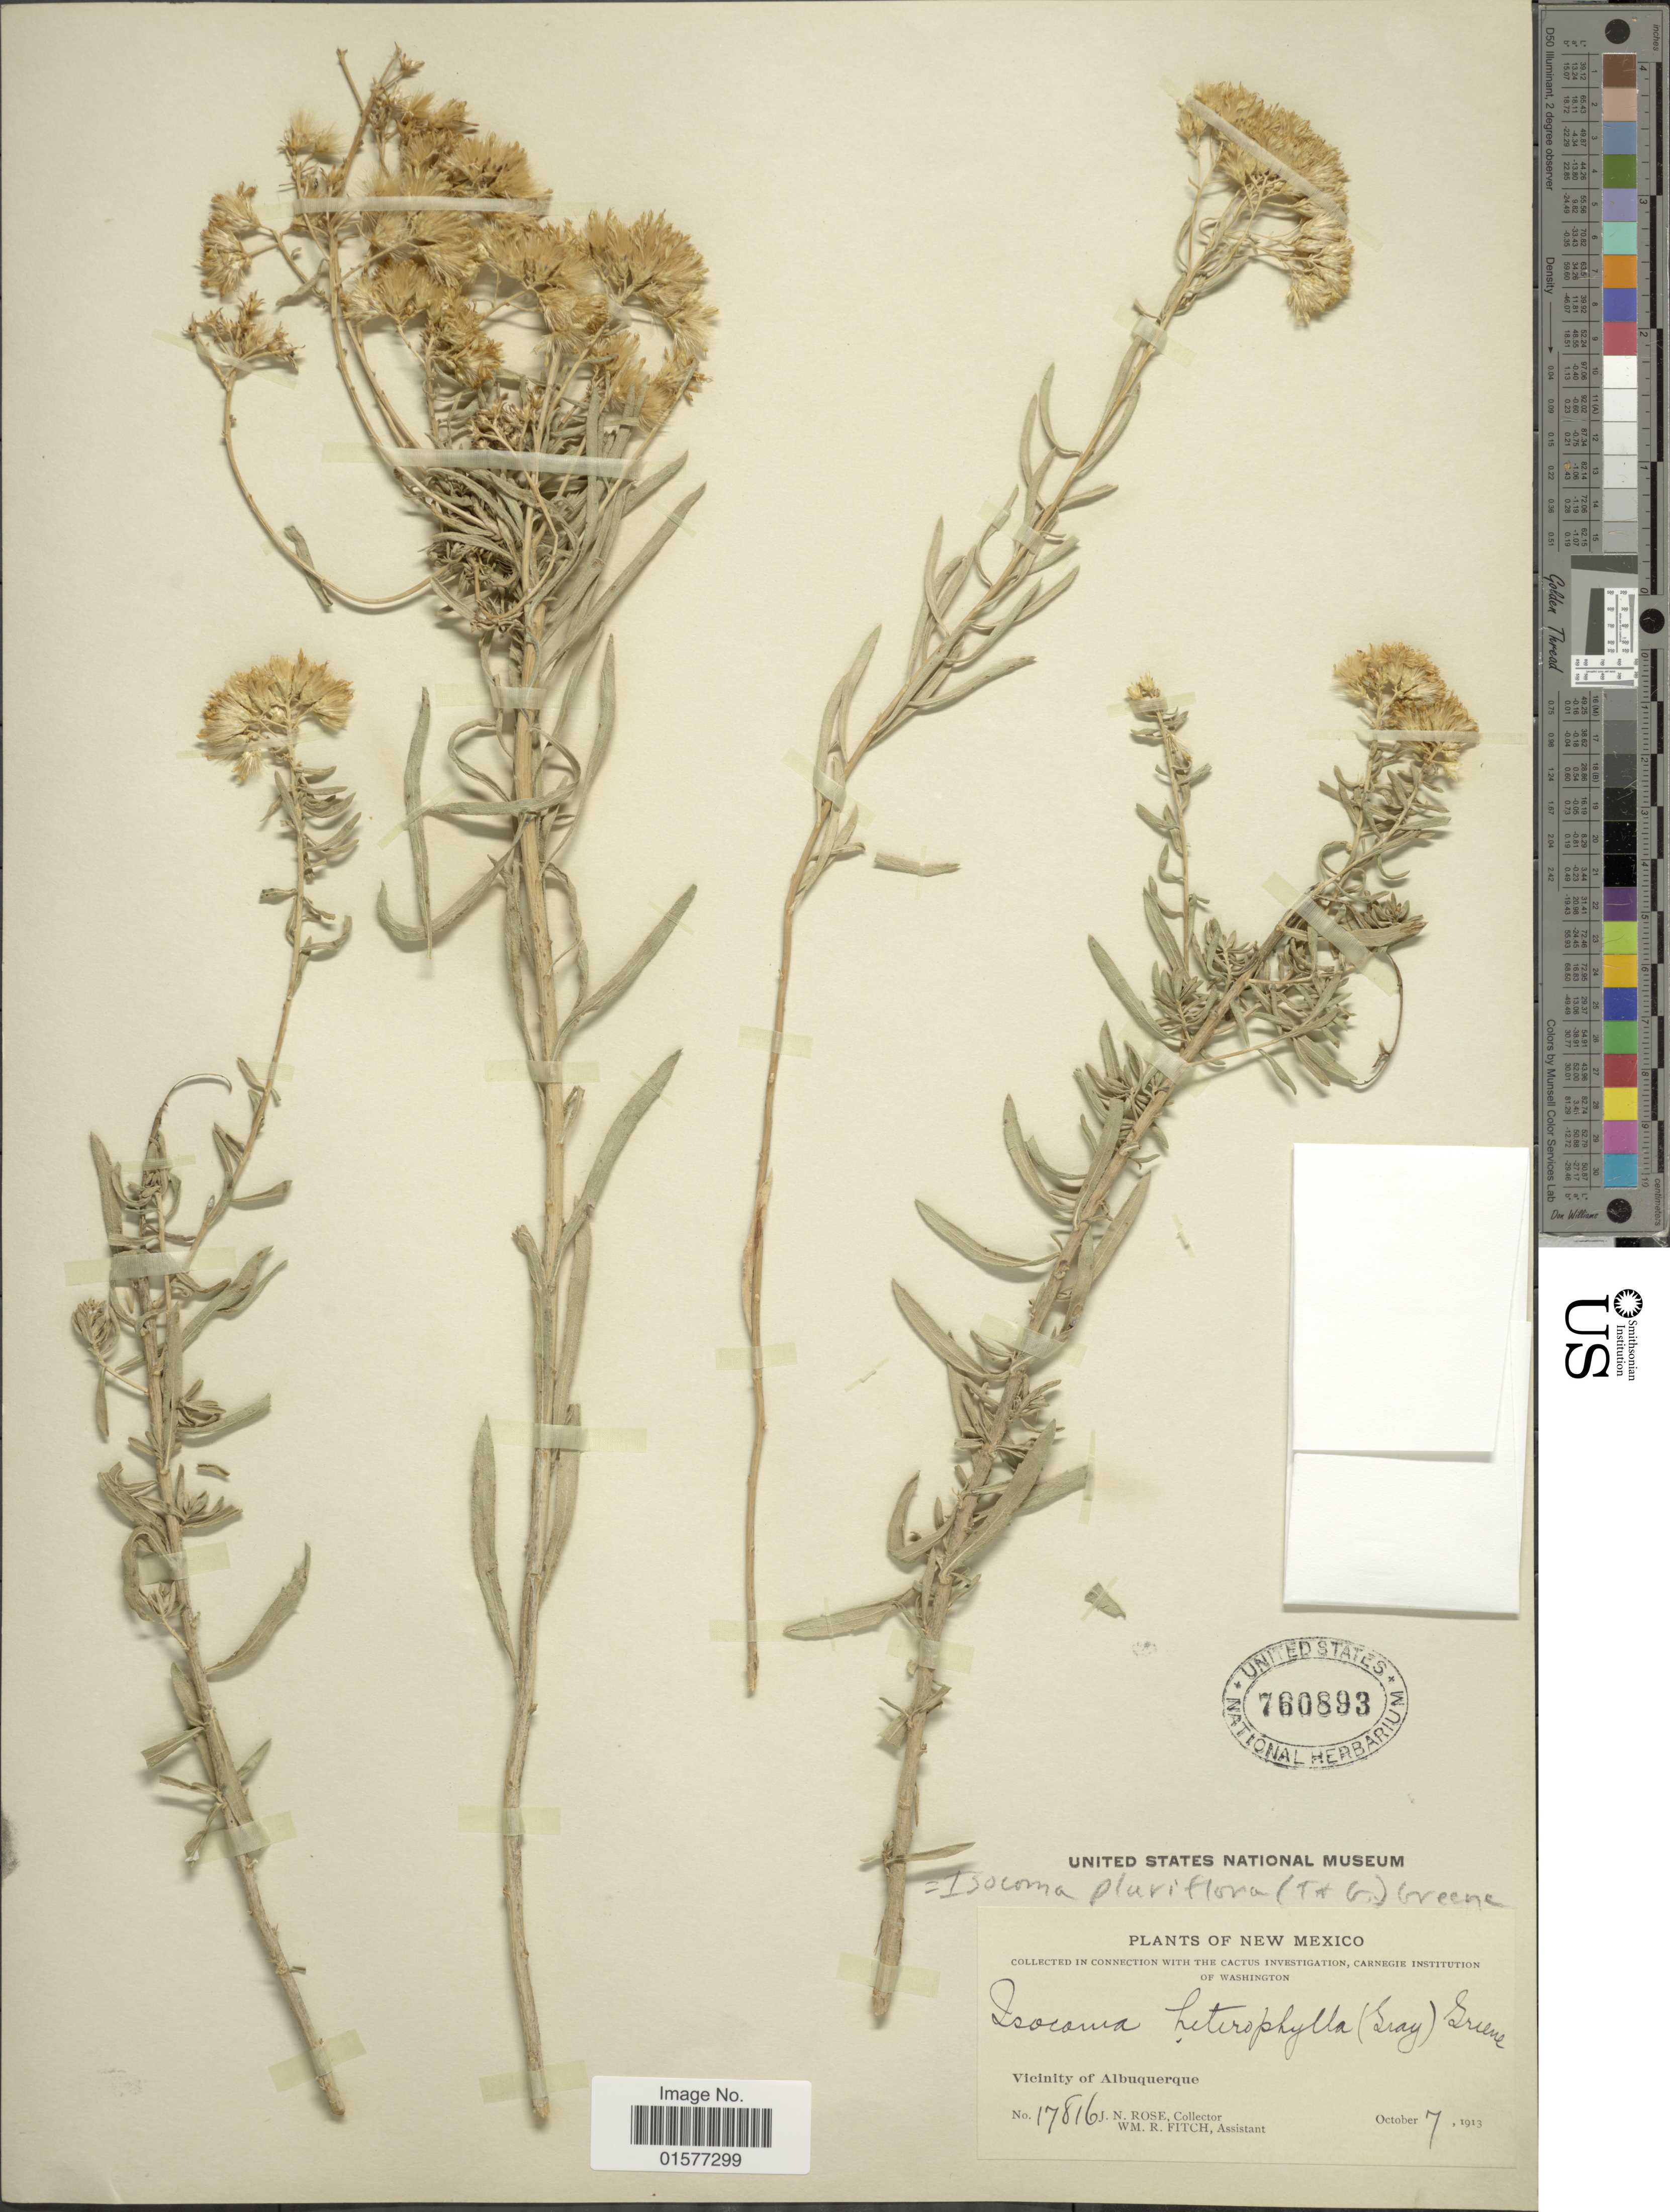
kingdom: Plantae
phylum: Tracheophyta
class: Magnoliopsida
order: Asterales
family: Asteraceae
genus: Isocoma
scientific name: Isocoma pluriflora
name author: (Torr. & A. Gray) Greene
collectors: J. N. Rose & W. R. Fitch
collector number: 17816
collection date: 1913-10-07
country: United States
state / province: New Mexico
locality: Vicinity of Albuquerque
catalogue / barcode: US 760893